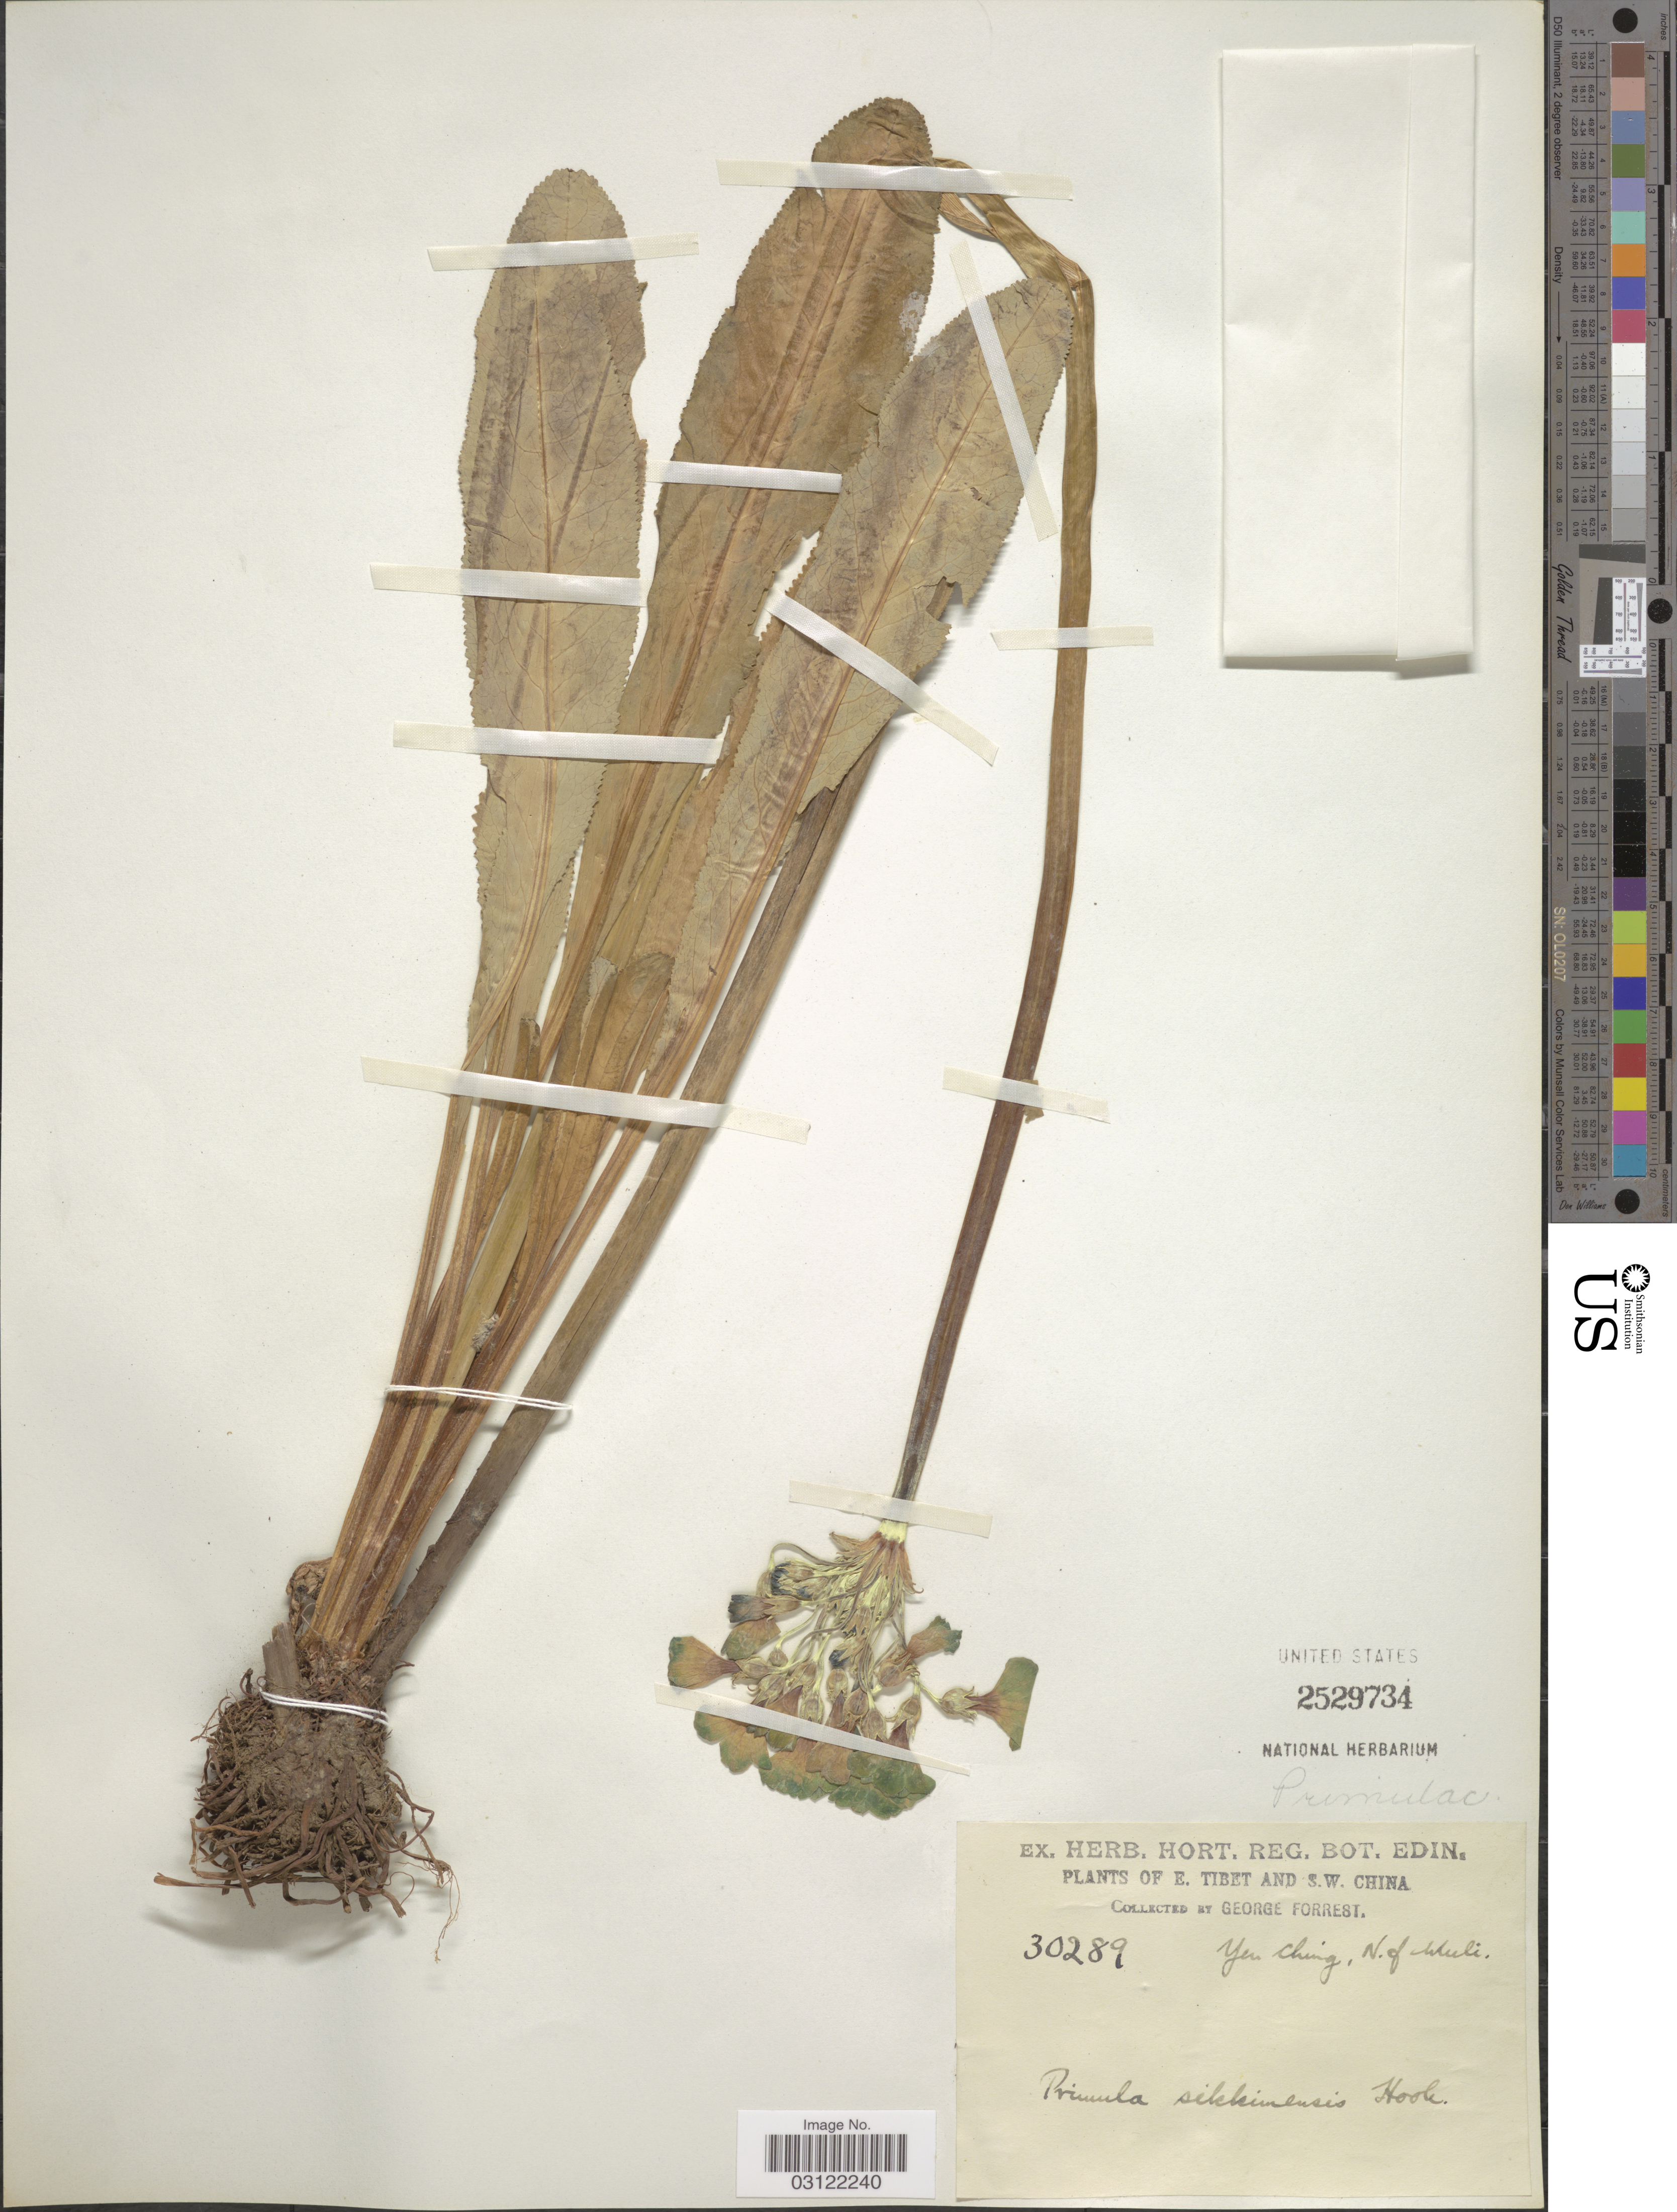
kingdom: Plantae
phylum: Tracheophyta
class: Magnoliopsida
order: Ericales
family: Primulaceae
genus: Primula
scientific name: Primula sikkimensis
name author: Hook.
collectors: G. Forrest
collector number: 30289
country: China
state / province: Xizang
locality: E. Tibet and S. W. China. Yu [interpreted] Ching, N. of Muli.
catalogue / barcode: US 2529734